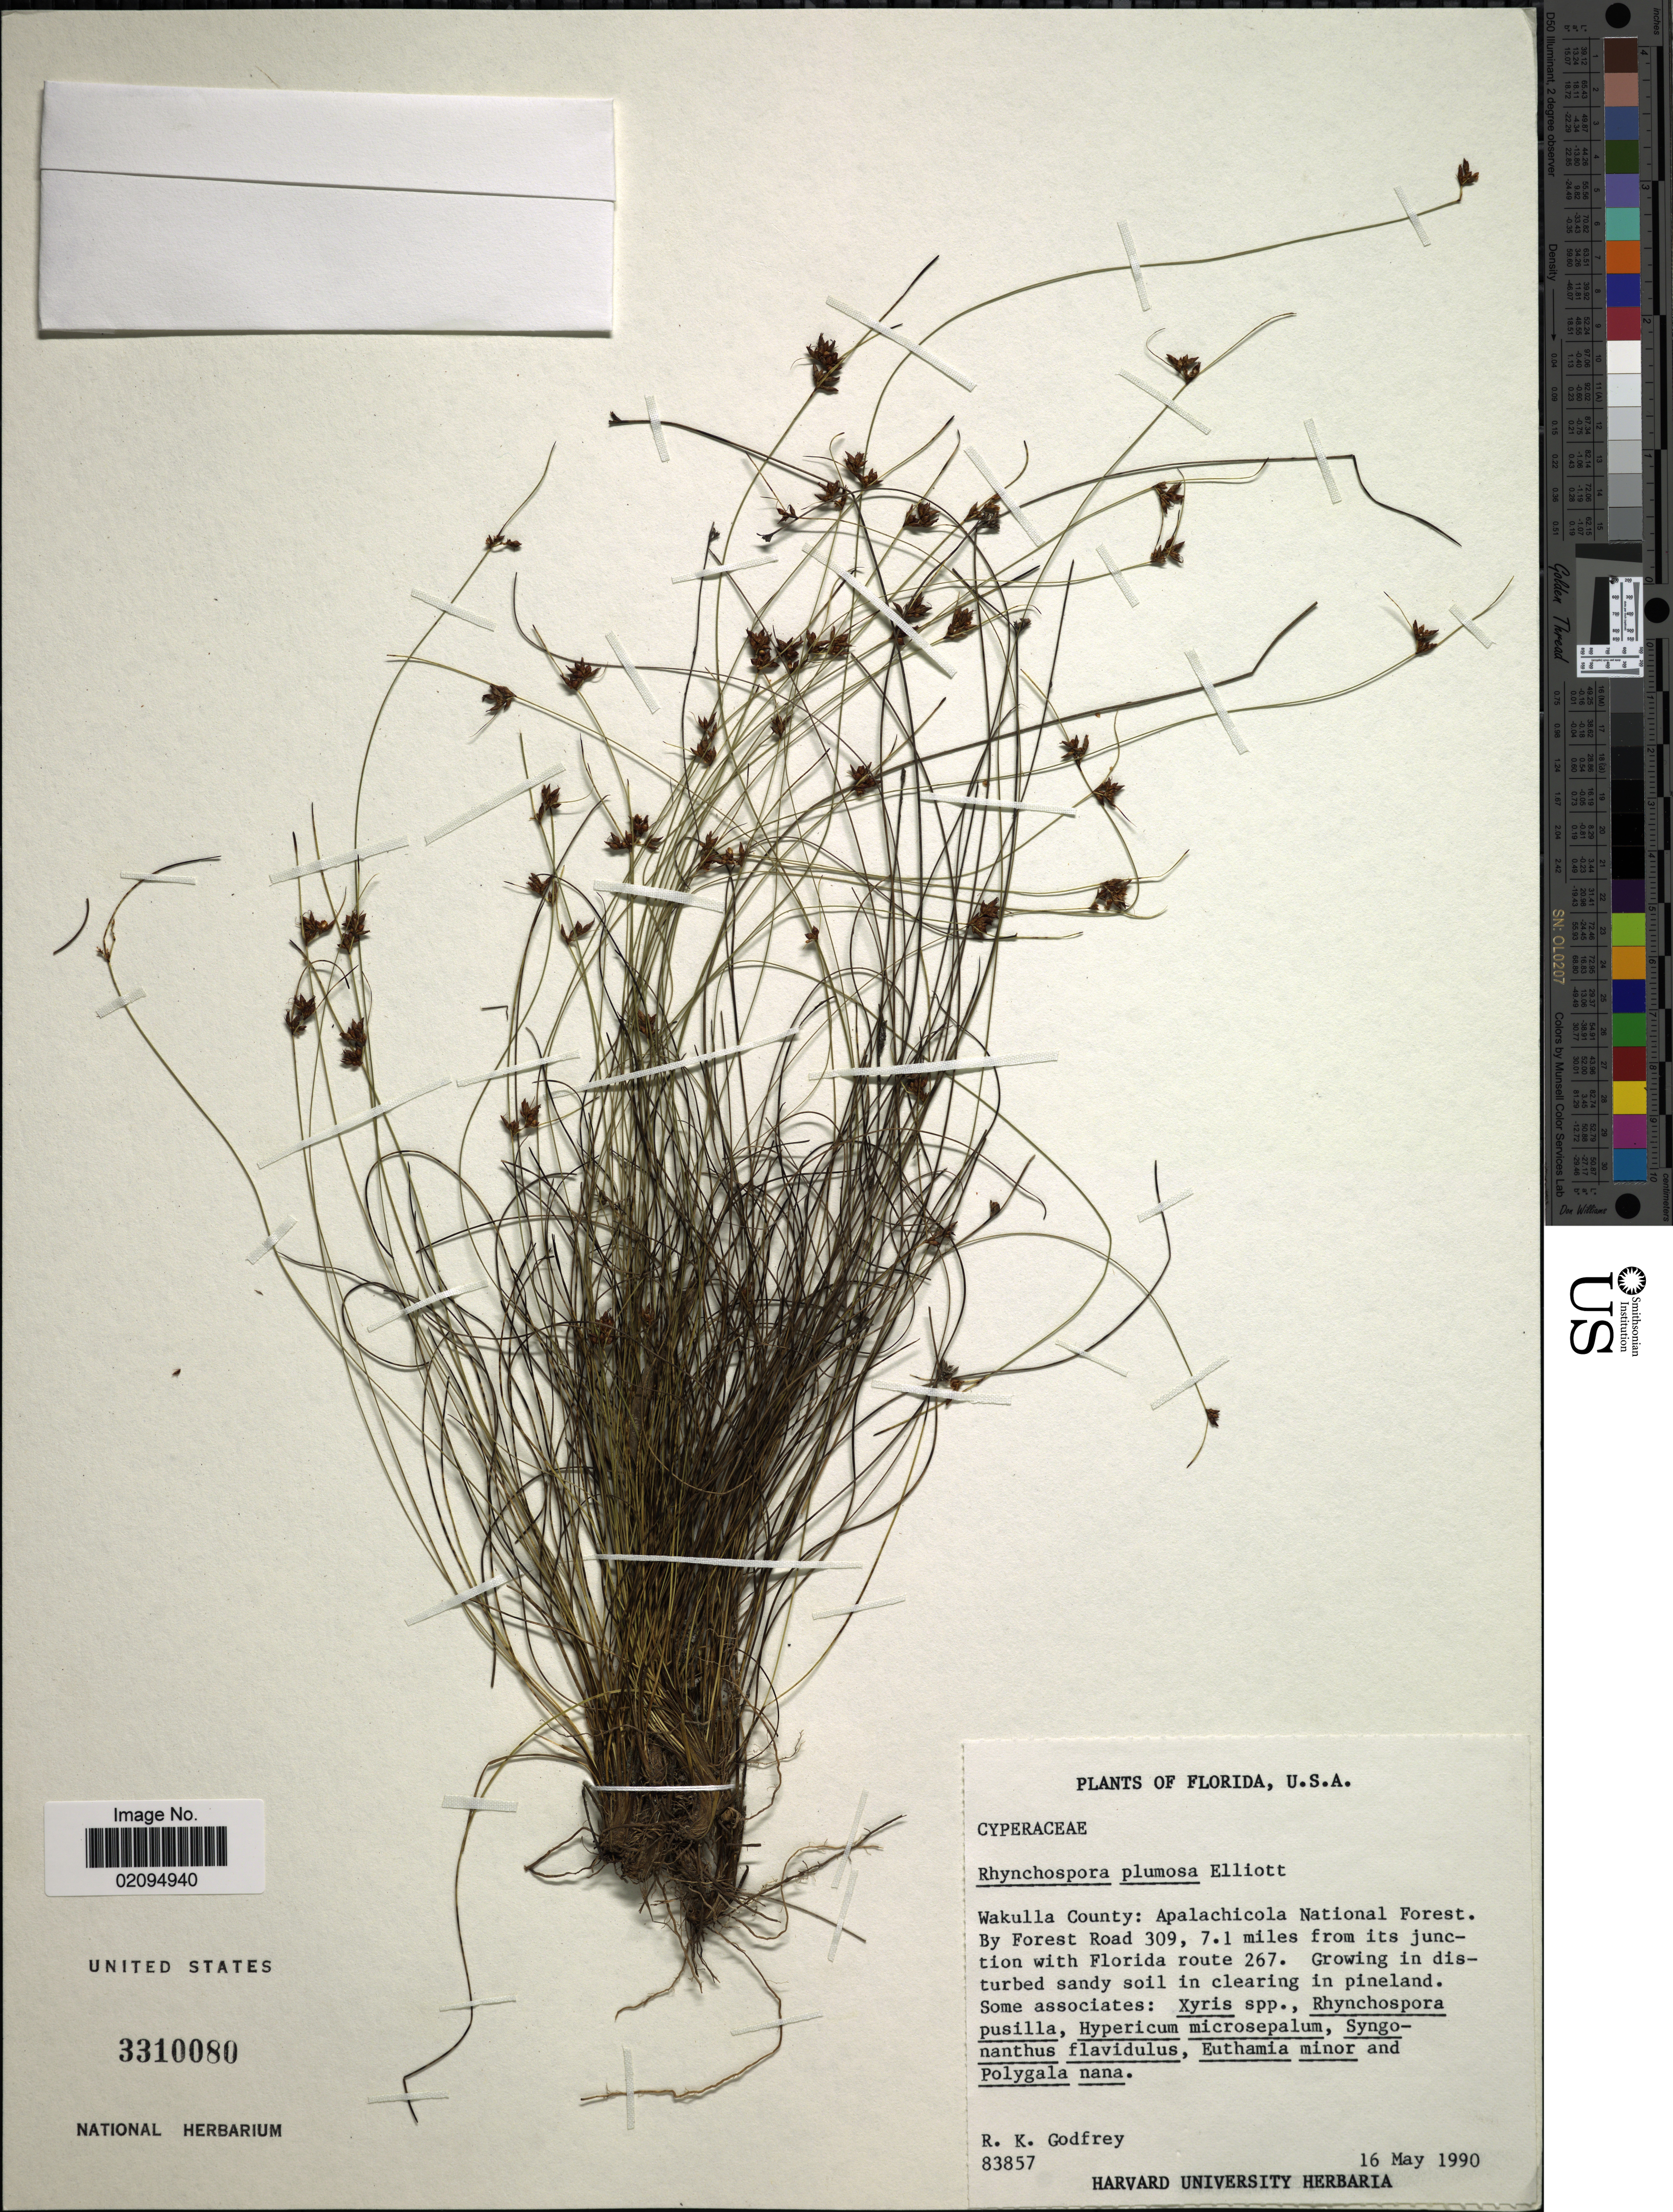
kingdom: Plantae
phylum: Tracheophyta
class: Liliopsida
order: Poales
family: Cyperaceae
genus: Rhynchospora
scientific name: Rhynchospora plumosa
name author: Elliott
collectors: R. K. Godfrey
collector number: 83857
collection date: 1990-05-16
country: United States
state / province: Florida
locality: Wakulla County: Apalachicola National Forest. By Forst Road 309, 7.1 miles from its junction with Florida route 267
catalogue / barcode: US 3310080